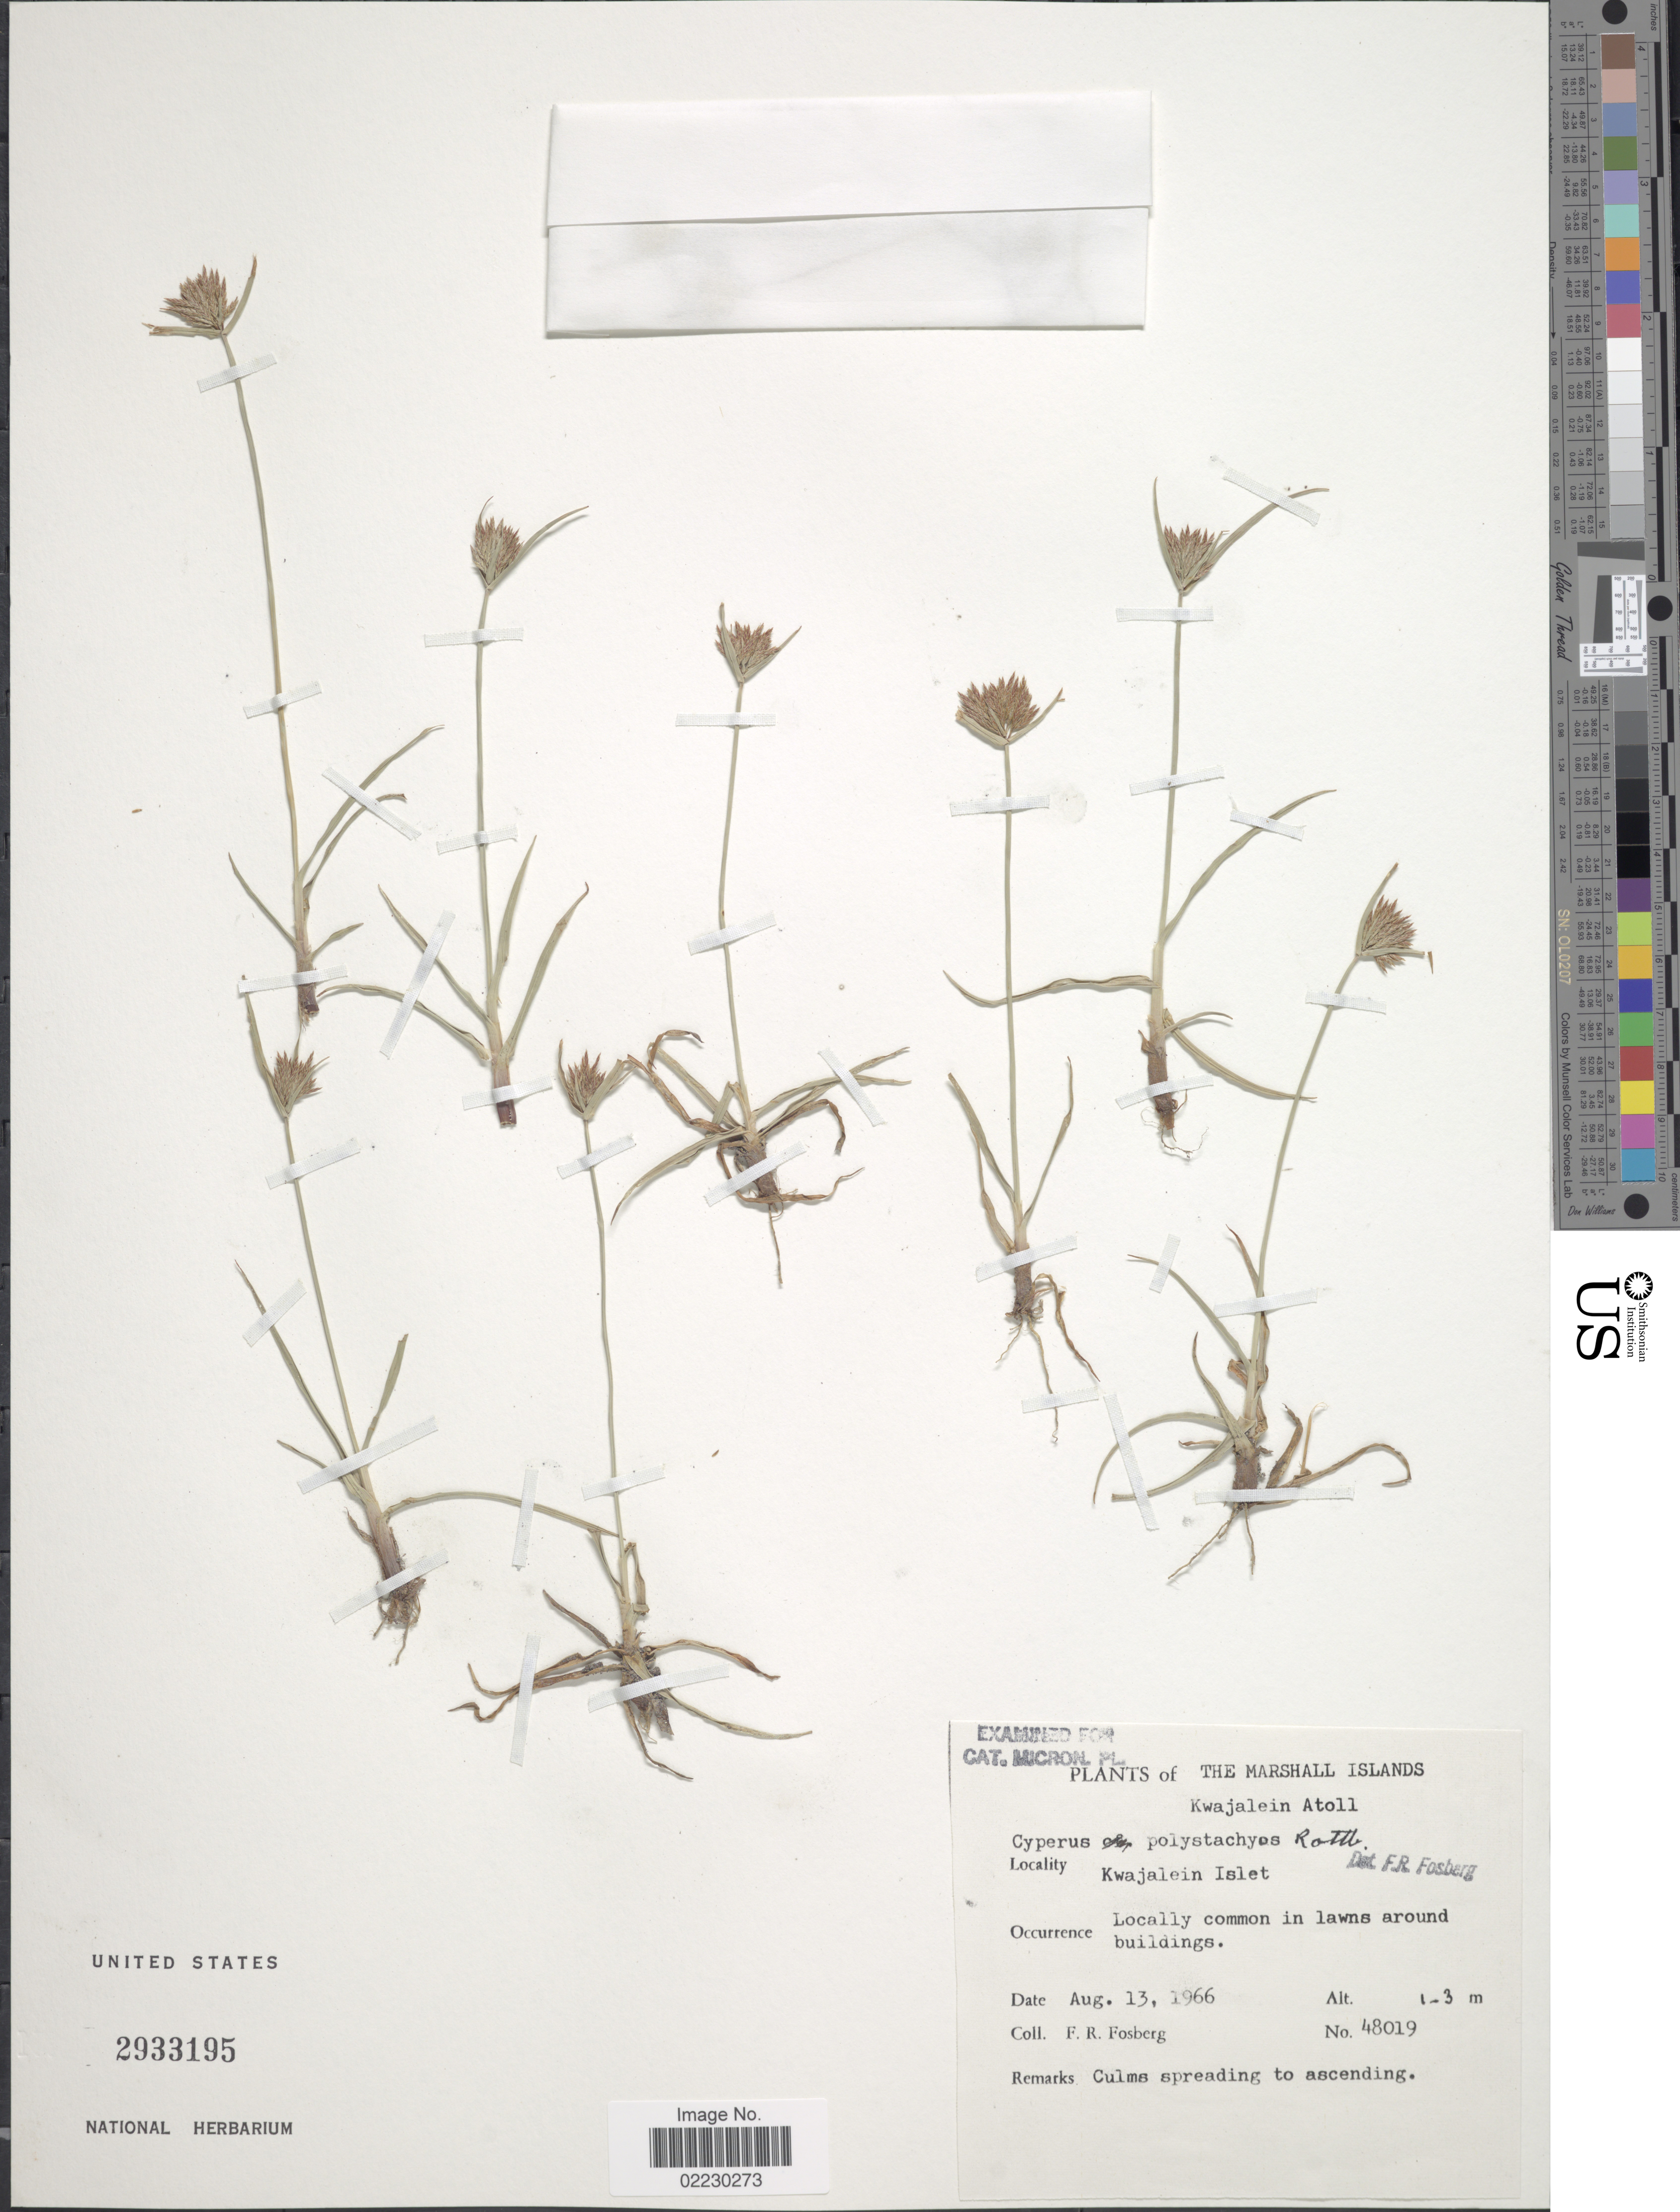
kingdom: Plantae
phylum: Tracheophyta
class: Liliopsida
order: Poales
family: Cyperaceae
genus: Cyperus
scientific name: Cyperus polystachyos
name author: Rottb.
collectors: F. R. Fosberg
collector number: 48019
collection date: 1966-08-13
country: Marshall Islands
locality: Marshall Islands, Kwajalein Atoll, Kwajalein Islet, in lawns around buildings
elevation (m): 1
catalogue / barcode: US 2933195